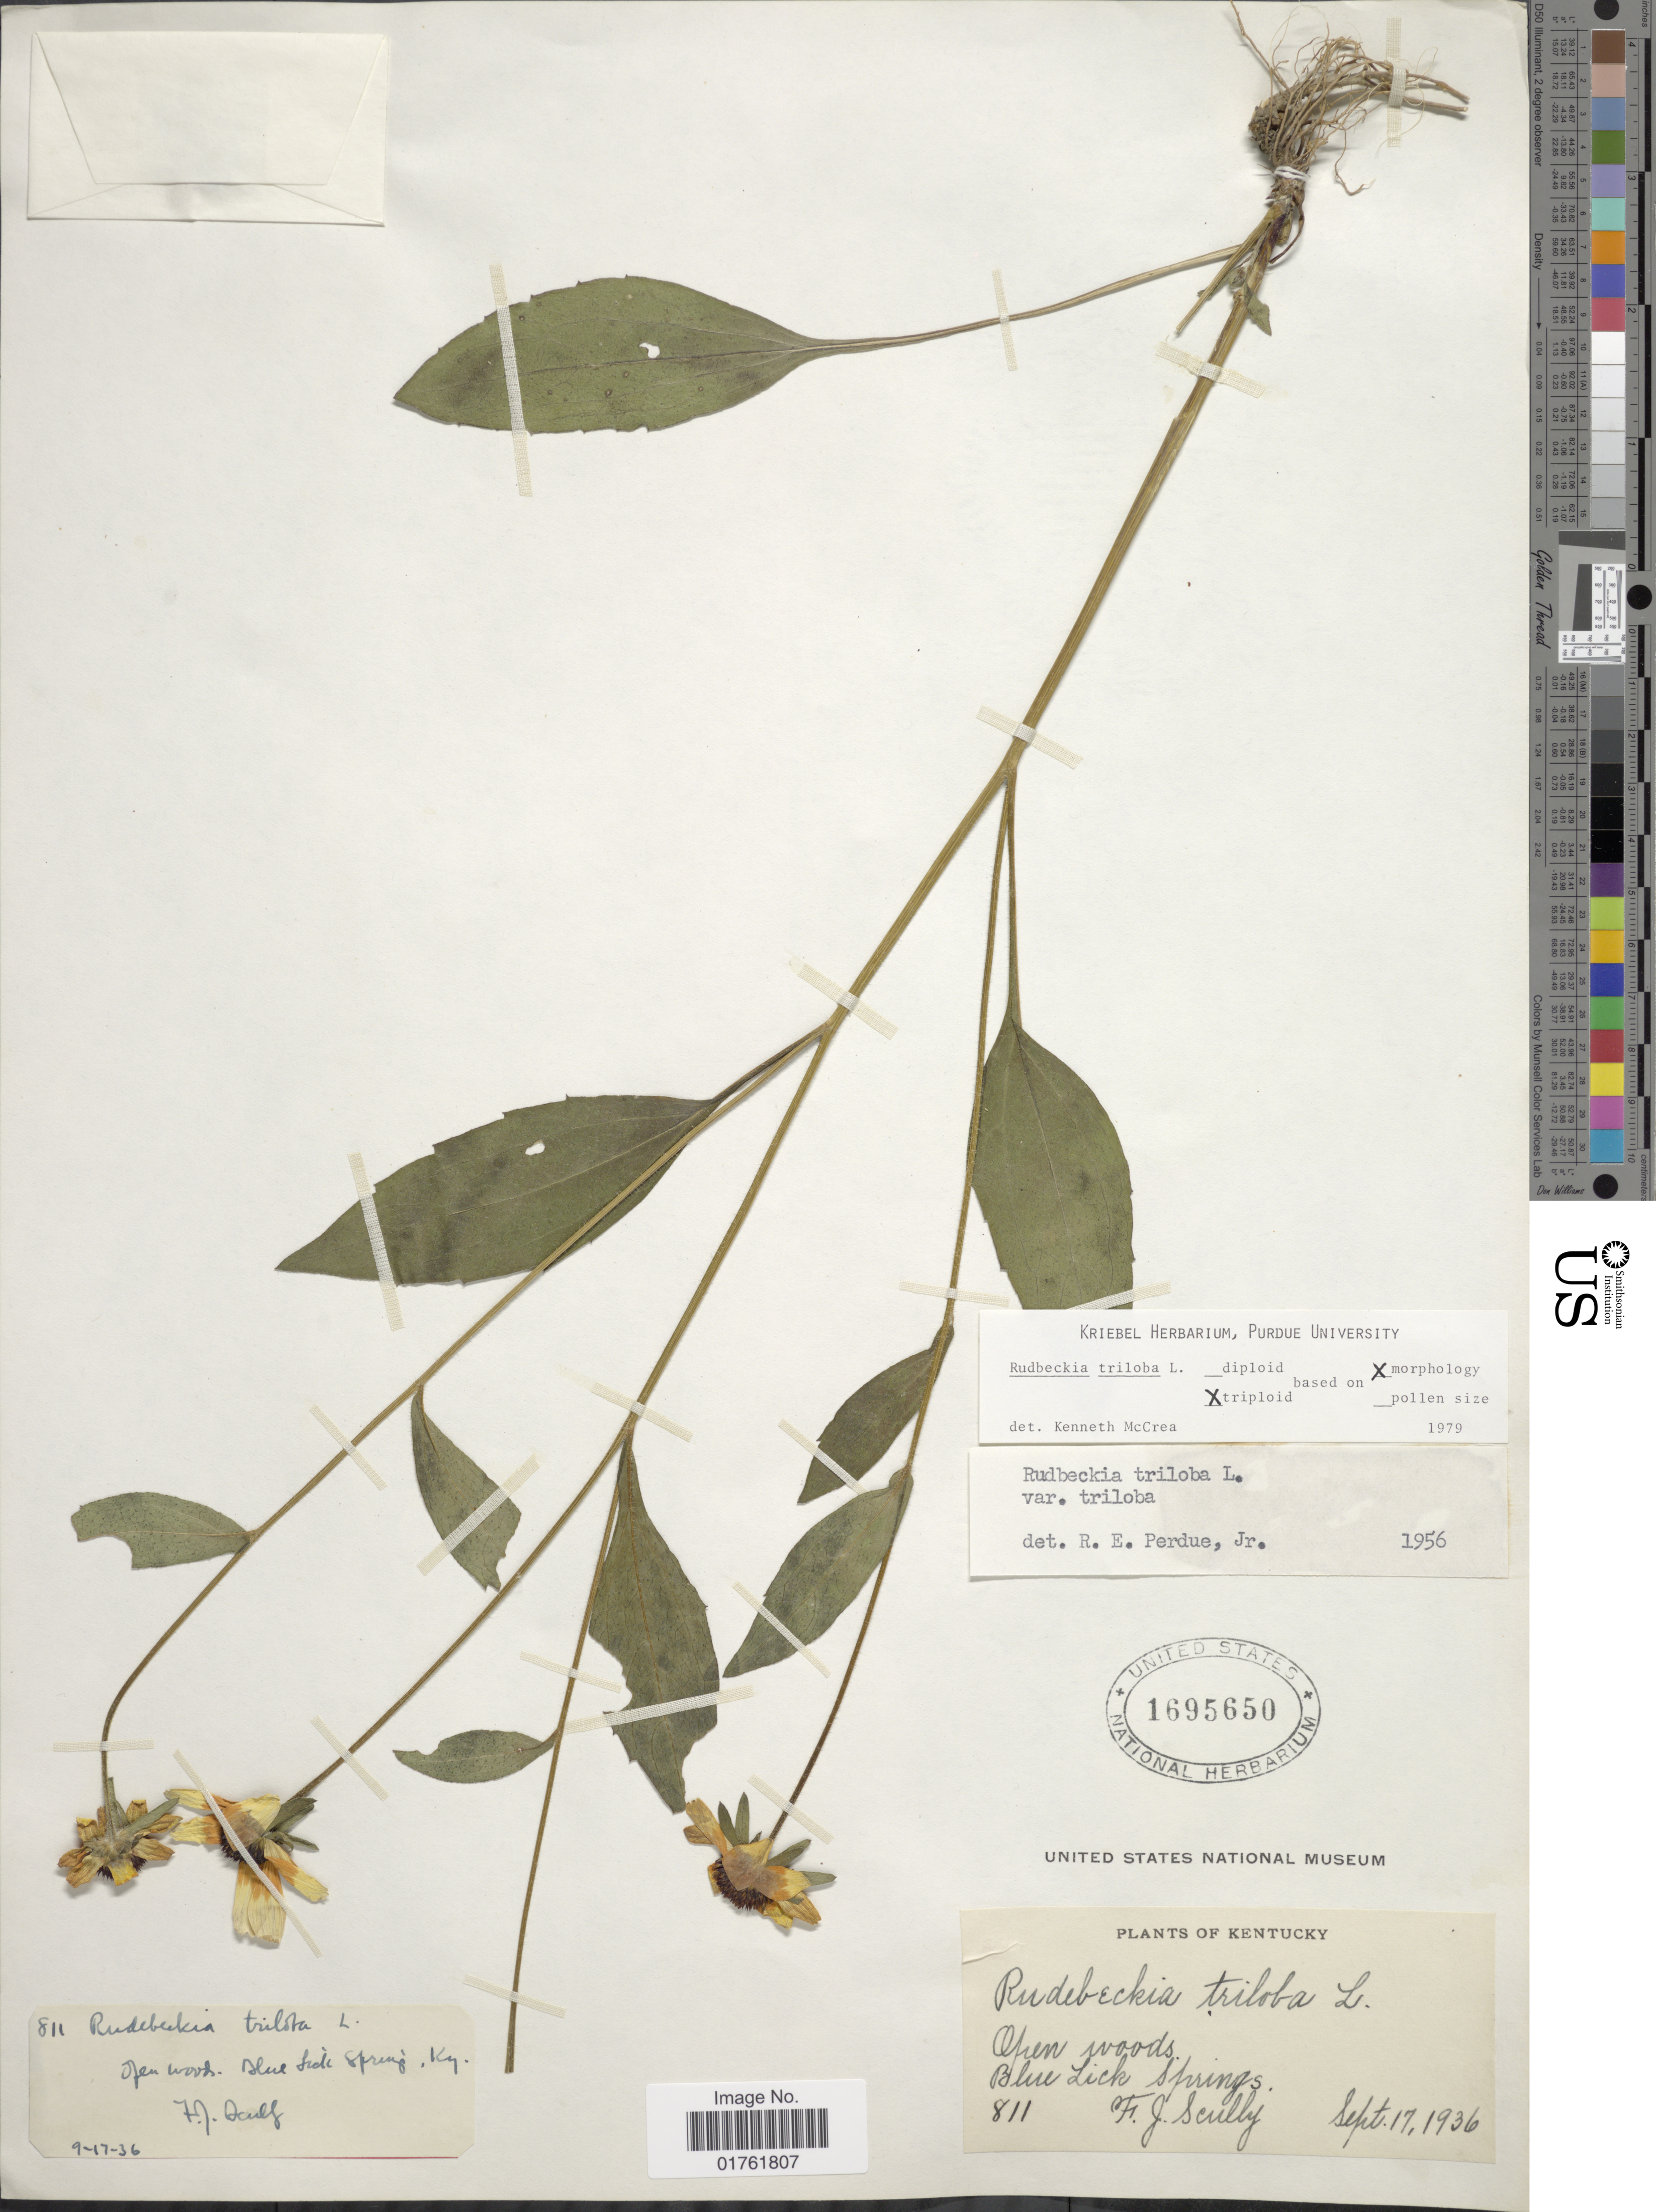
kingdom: Plantae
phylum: Tracheophyta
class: Magnoliopsida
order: Asterales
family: Asteraceae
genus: Rudbeckia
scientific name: Rudbeckia triloba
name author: L.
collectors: F. Scully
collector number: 811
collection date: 1936-09-17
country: United States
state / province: Kentucky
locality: Open woods, Blue Lick Springs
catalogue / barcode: US 1695650